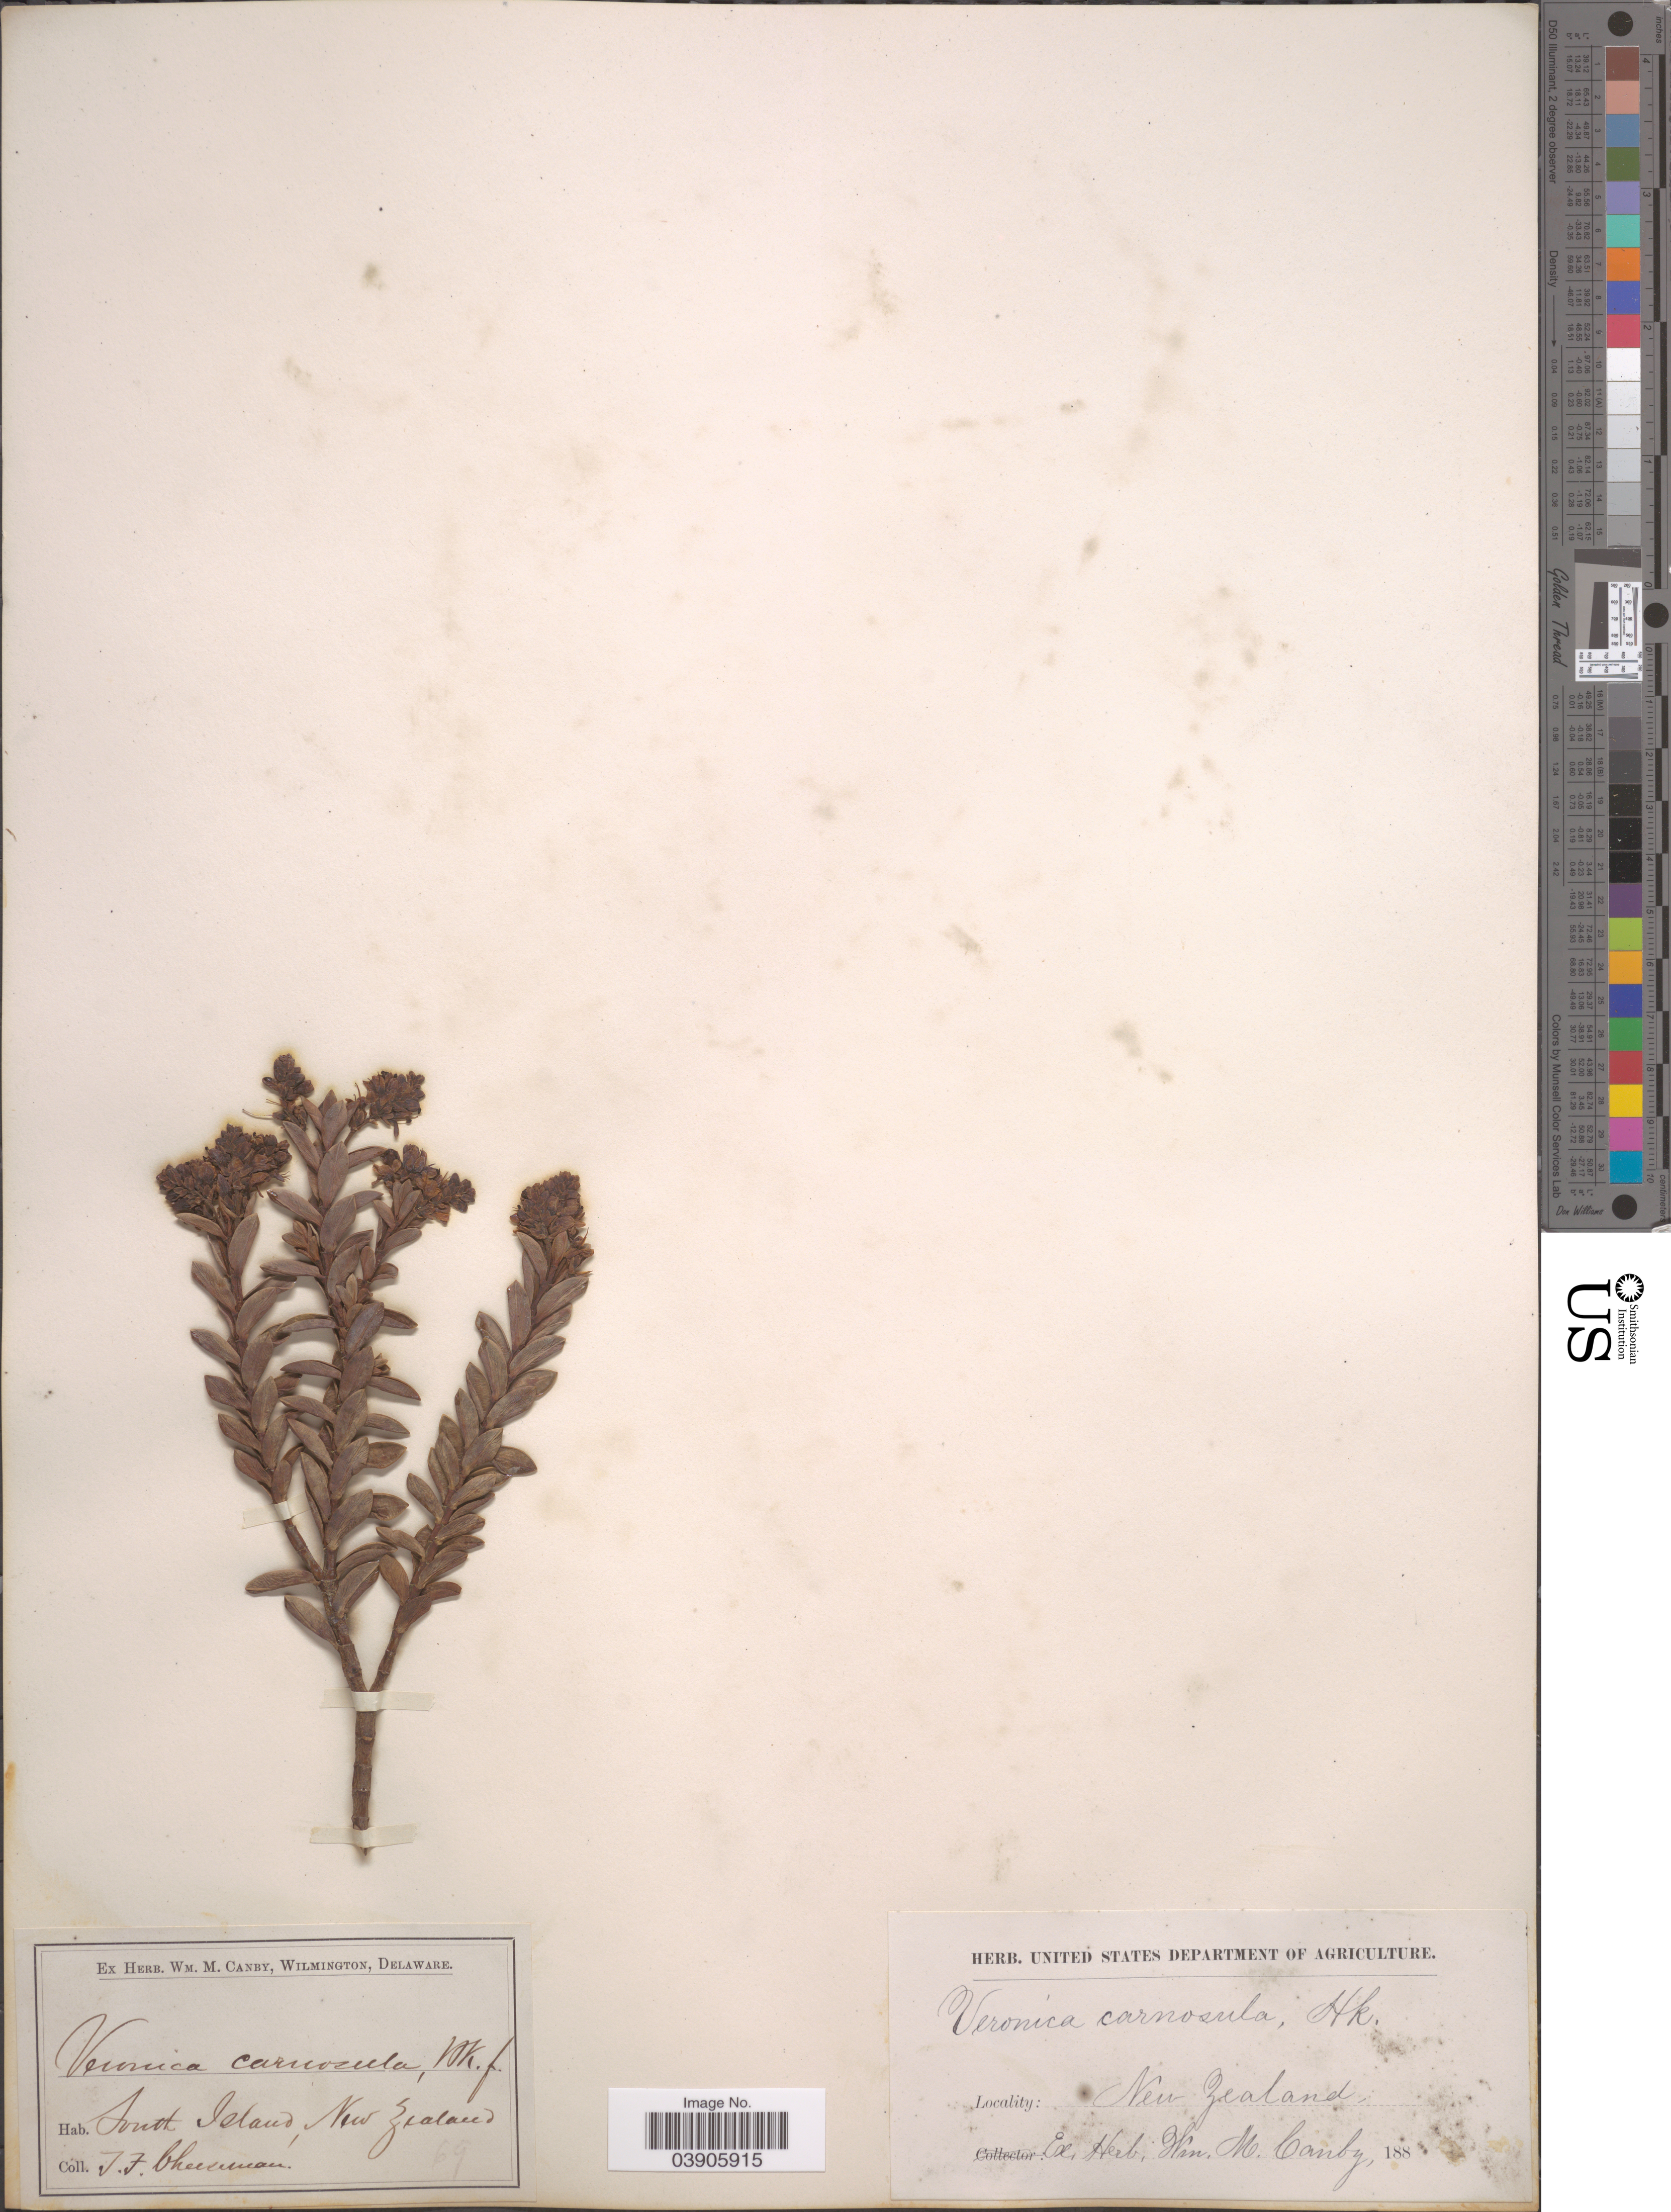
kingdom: Plantae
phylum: Tracheophyta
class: Magnoliopsida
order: Lamiales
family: Plantaginaceae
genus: Hebe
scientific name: Hebe carnosula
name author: Cockayne & Allan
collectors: T. F. Cheeseman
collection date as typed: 188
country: New Zealand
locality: South Island.